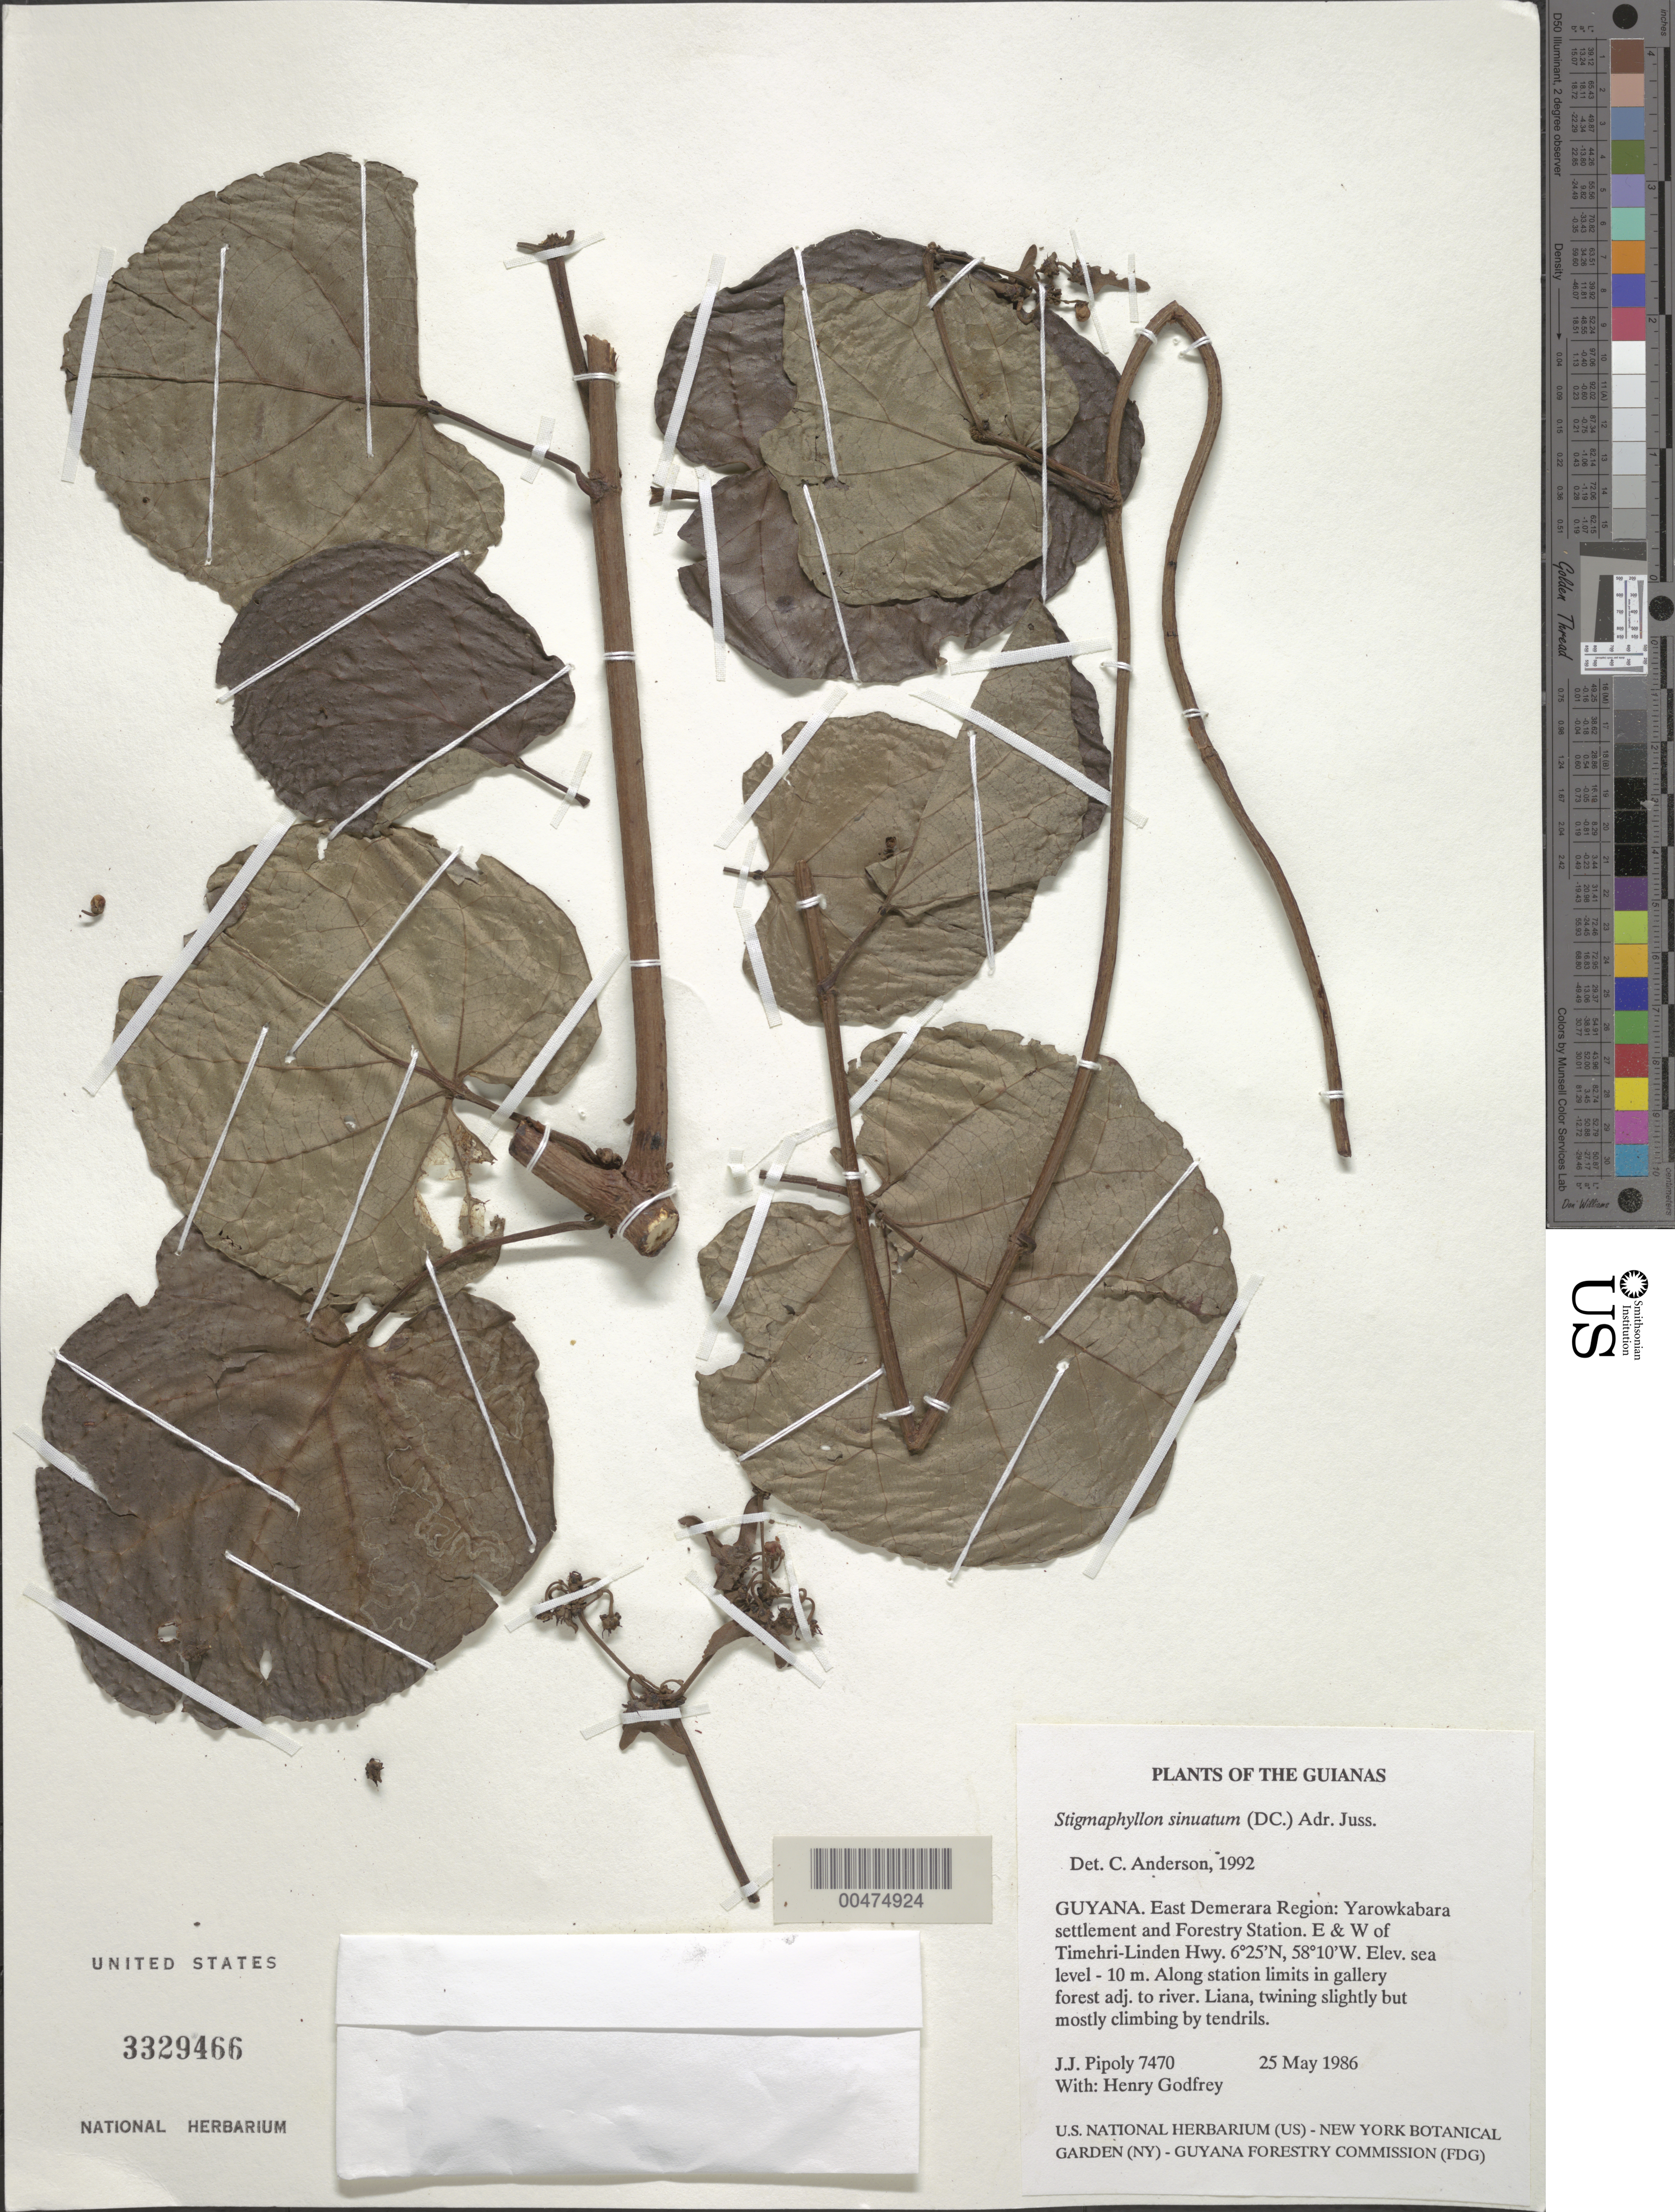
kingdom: Plantae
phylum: Tracheophyta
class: Magnoliopsida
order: Malpighiales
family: Malpighiaceae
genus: Stigmaphyllon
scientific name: Stigmaphyllon sinuatum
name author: (DC.) A. Juss.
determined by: Anderson, C.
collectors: J. J. Pipoly & H. Godfrey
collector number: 7470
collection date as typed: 25 May 1986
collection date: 1986-05-25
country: Guyana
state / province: Demerara-Mahaica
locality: Yarowkabra settlement and Forestry Station. E & W of Timehri-Linden Hwy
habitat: Along station limits in gallery forest adj. to river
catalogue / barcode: US 329466